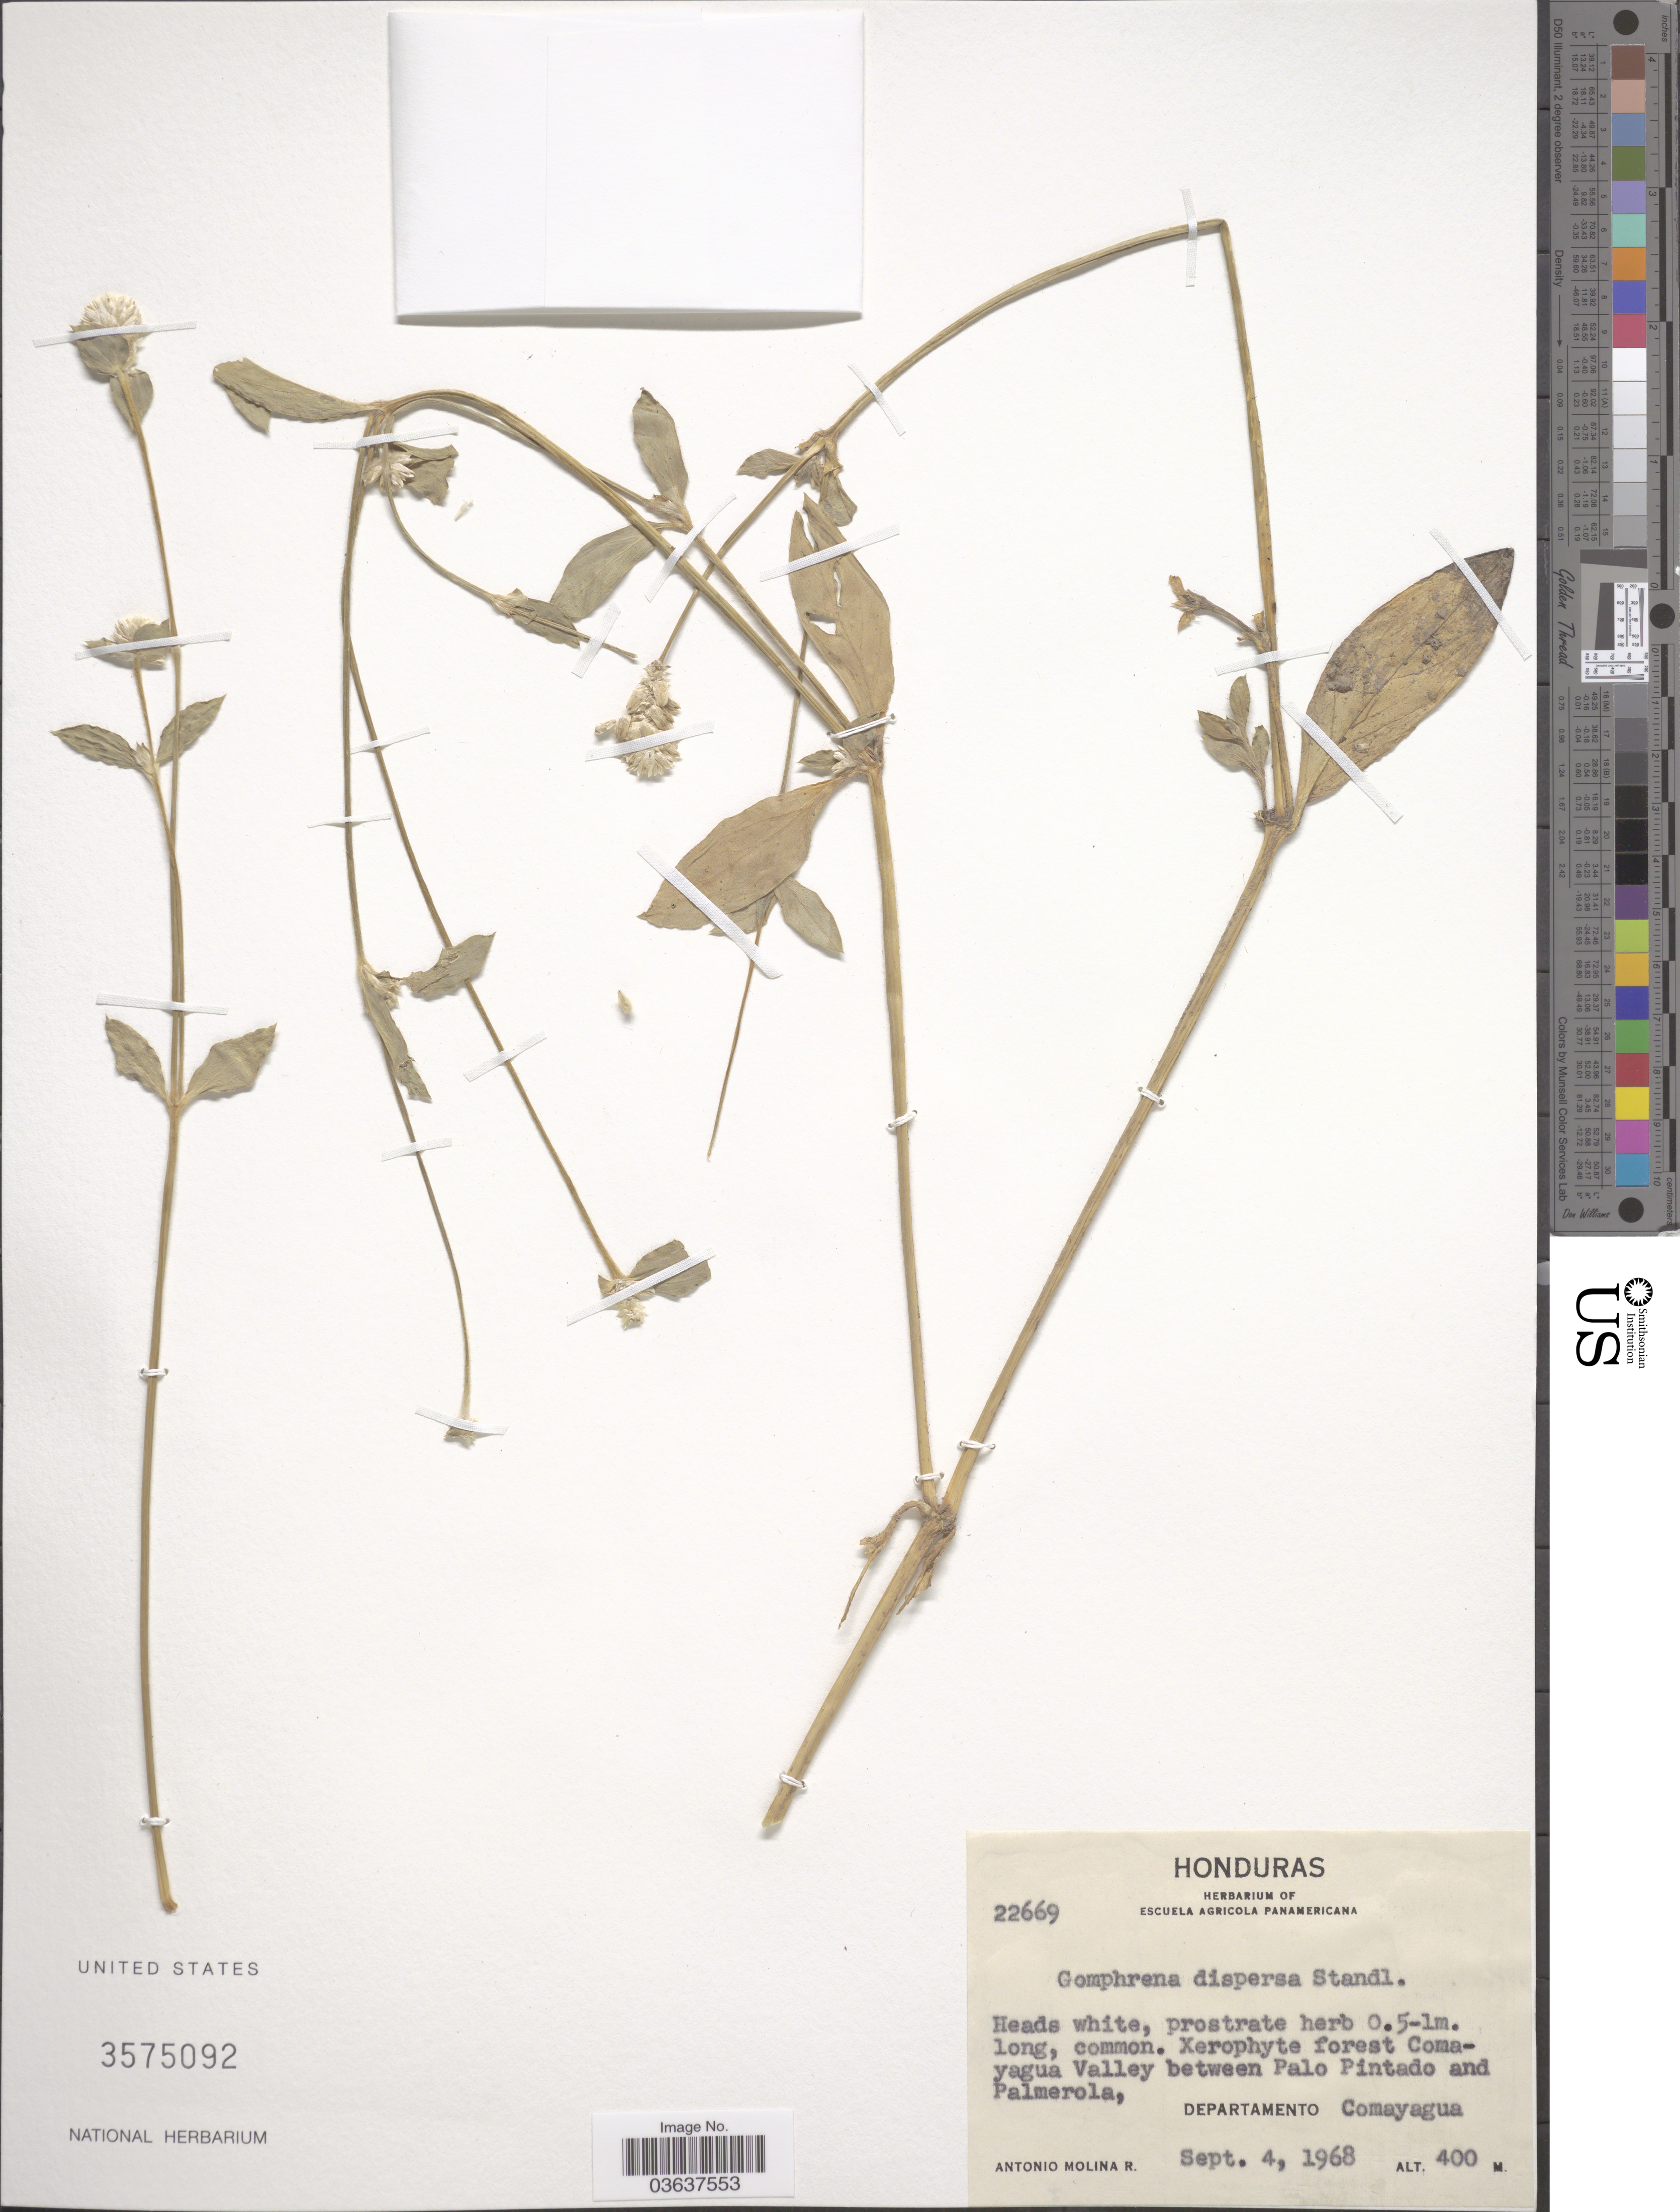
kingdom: Plantae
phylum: Tracheophyta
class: Magnoliopsida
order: Caryophyllales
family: Amaranthaceae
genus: Gomphrena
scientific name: Gomphrena dispersa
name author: Standl.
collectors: A. Molina R.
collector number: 22669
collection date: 1968-09-04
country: Honduras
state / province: Comayagua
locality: Comayagua Valley between Palo Pintado and Palmerola, Departamento Comayagua.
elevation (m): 400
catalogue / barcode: US 3575092